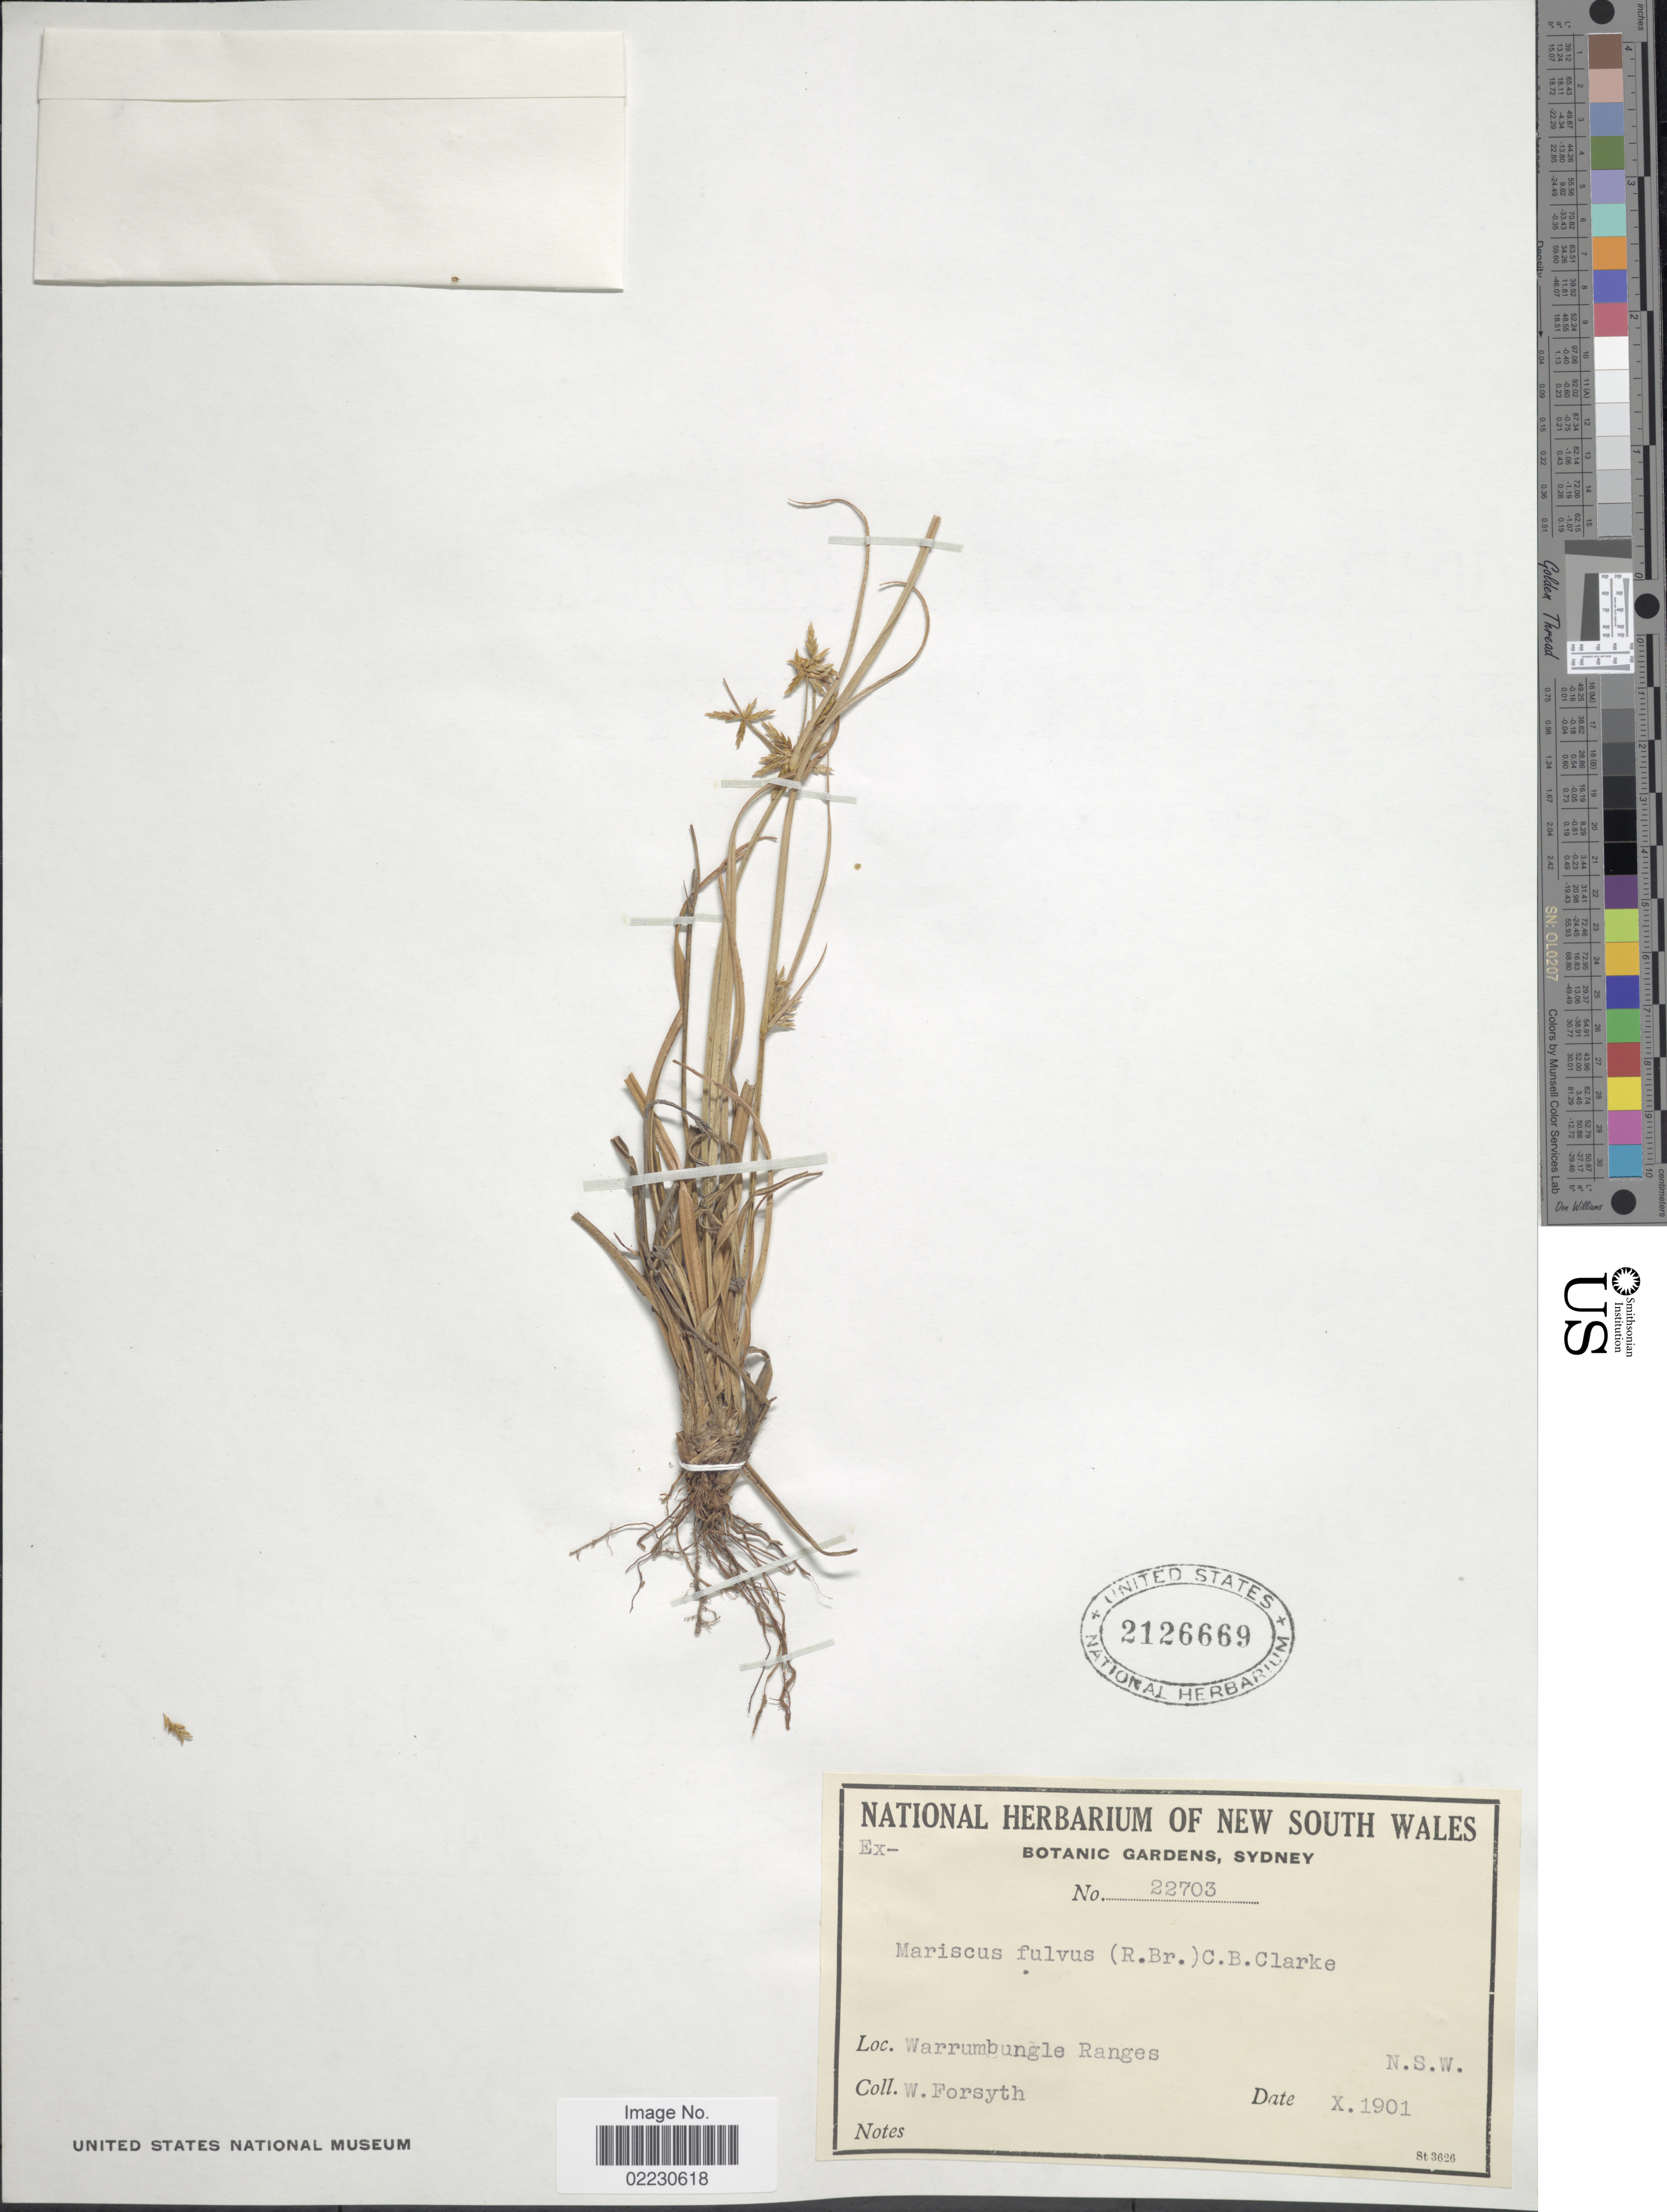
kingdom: Plantae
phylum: Tracheophyta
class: Liliopsida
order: Poales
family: Cyperaceae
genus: Cyperus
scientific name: Cyperus fulvus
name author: R. Br.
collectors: W. Forsyth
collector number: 22703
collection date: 1901-10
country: Australia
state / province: New South Wales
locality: Warrumbungle Ranges. N.S.W.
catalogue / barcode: US 2126669